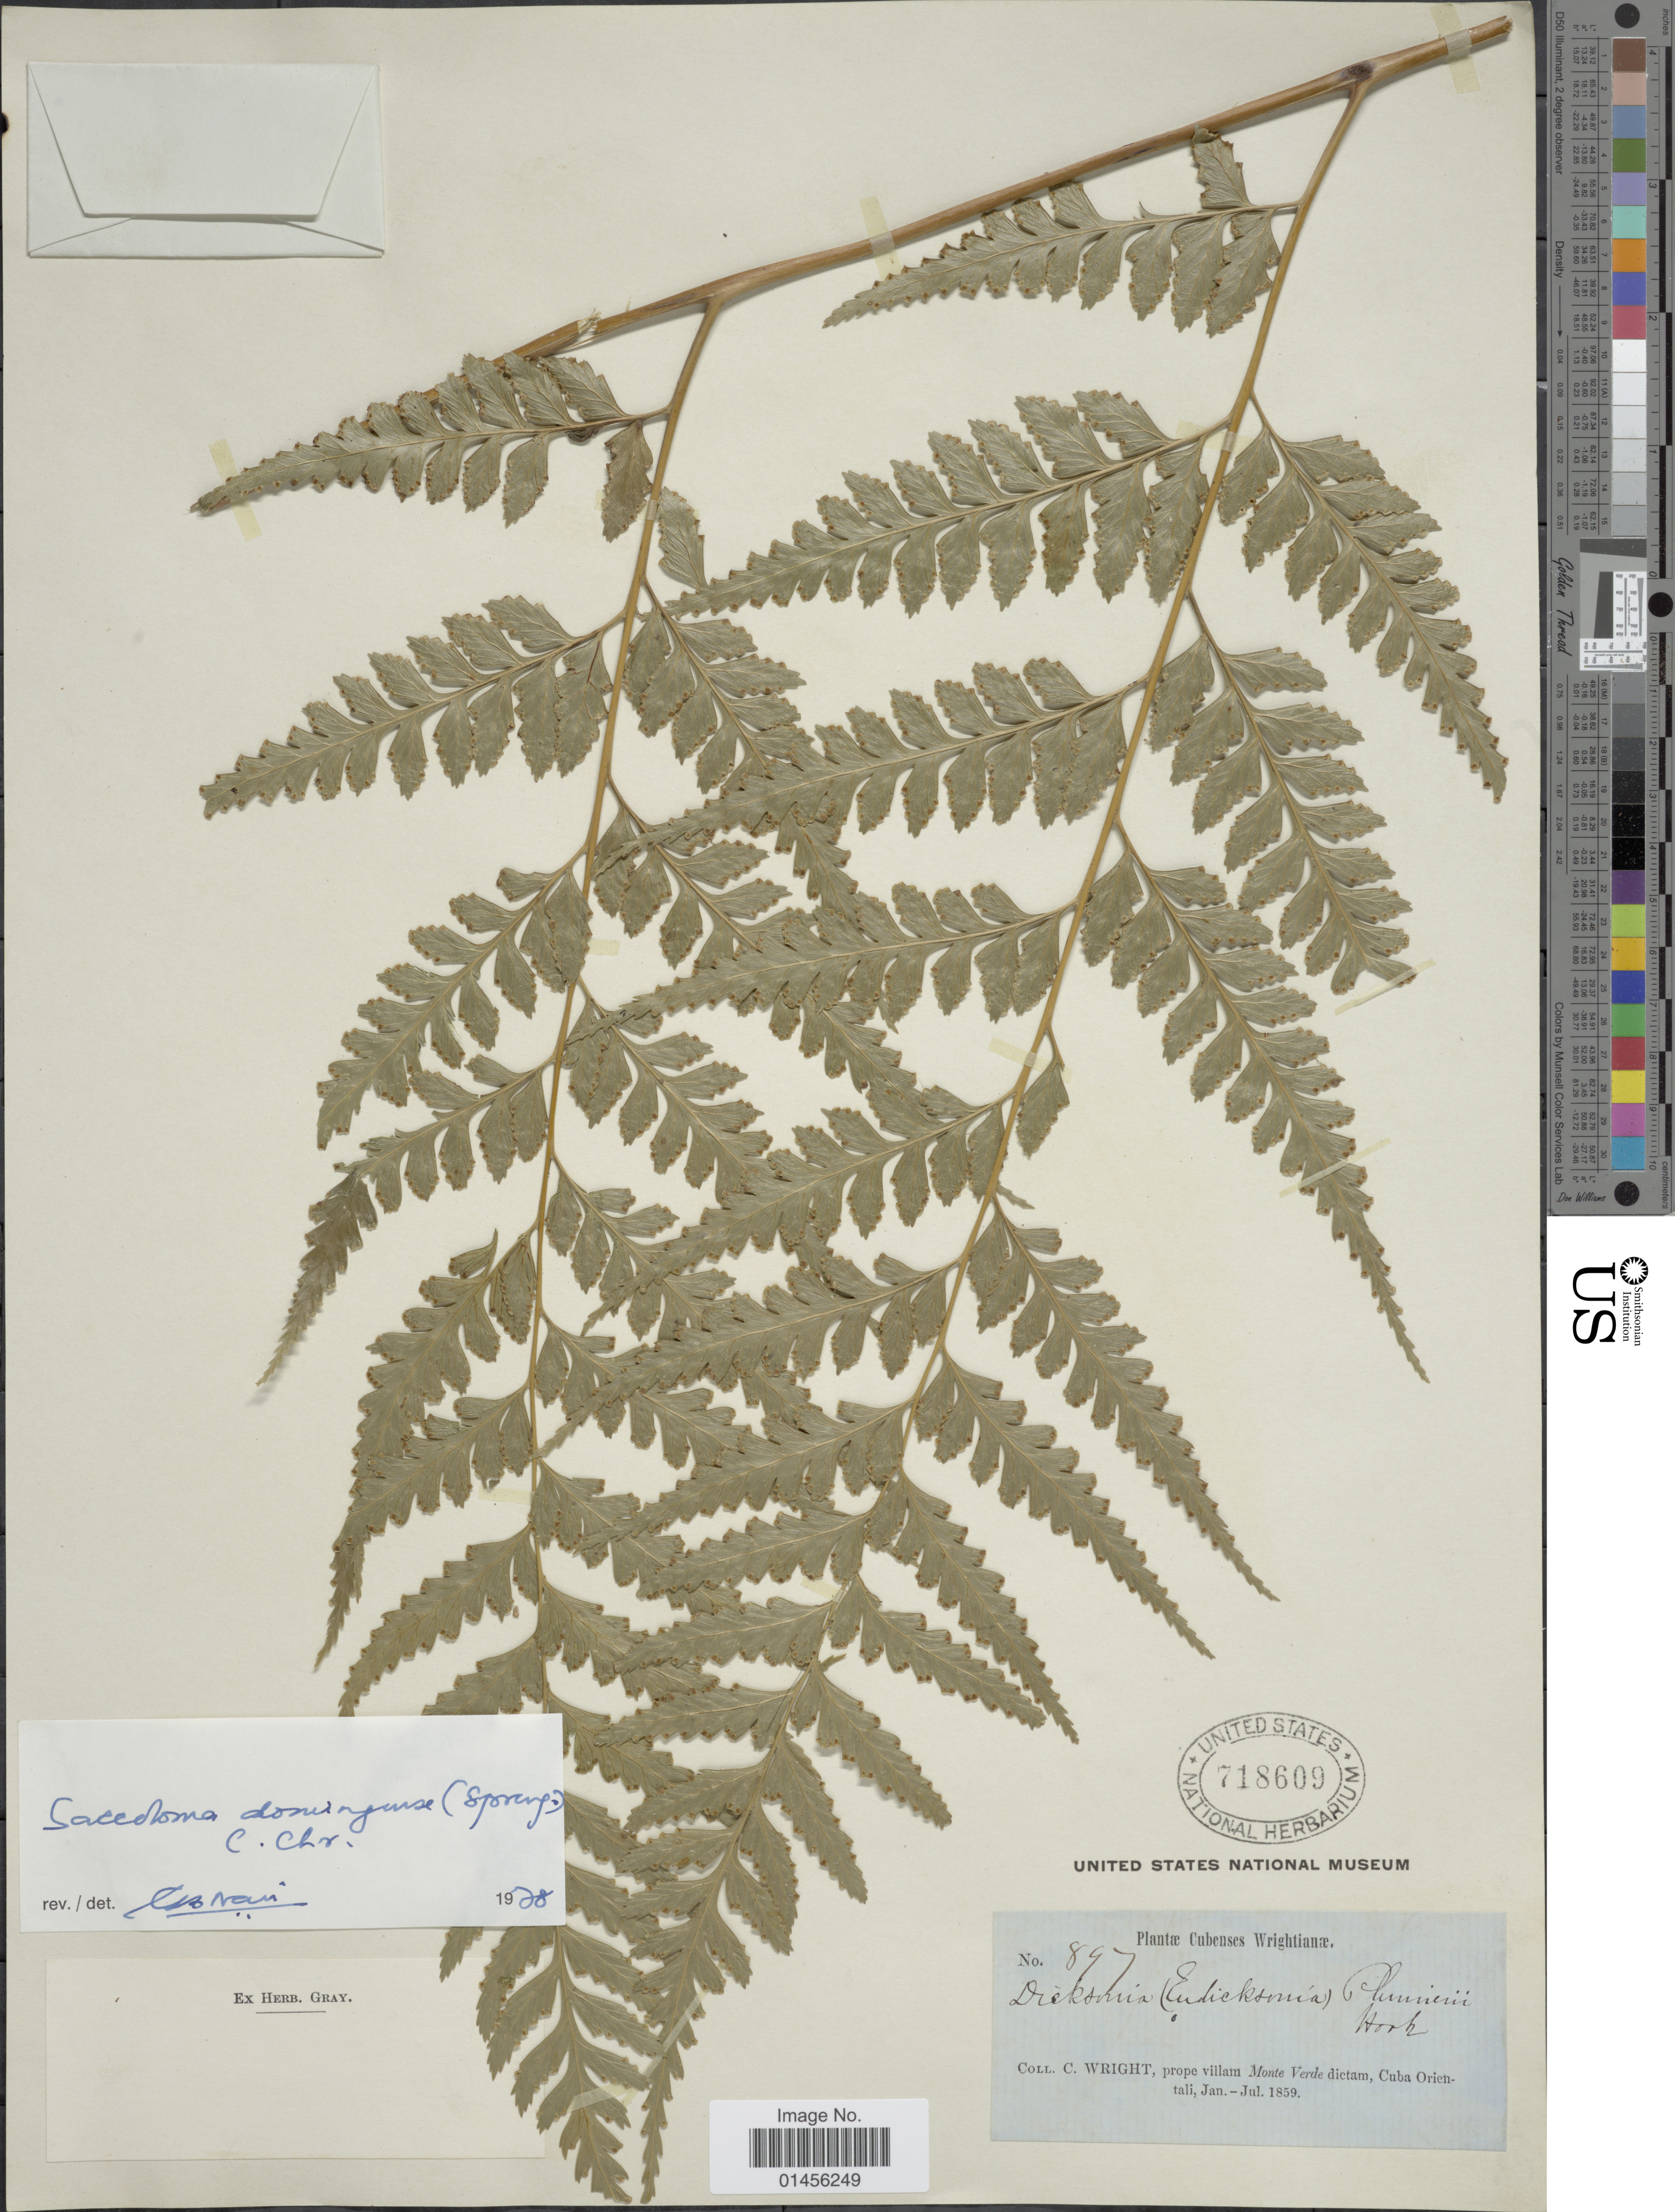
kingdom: Plantae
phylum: Tracheophyta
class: Polypodiopsida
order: Polypodiales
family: Saccolomataceae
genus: Saccoloma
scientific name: Saccoloma domingense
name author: (Spreng.) C. Chr.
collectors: C. Wright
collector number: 897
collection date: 1859-01/1859-07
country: Cuba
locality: Porpe villam Monte Verde dictam, Cuba Orientalis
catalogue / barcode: US 718609